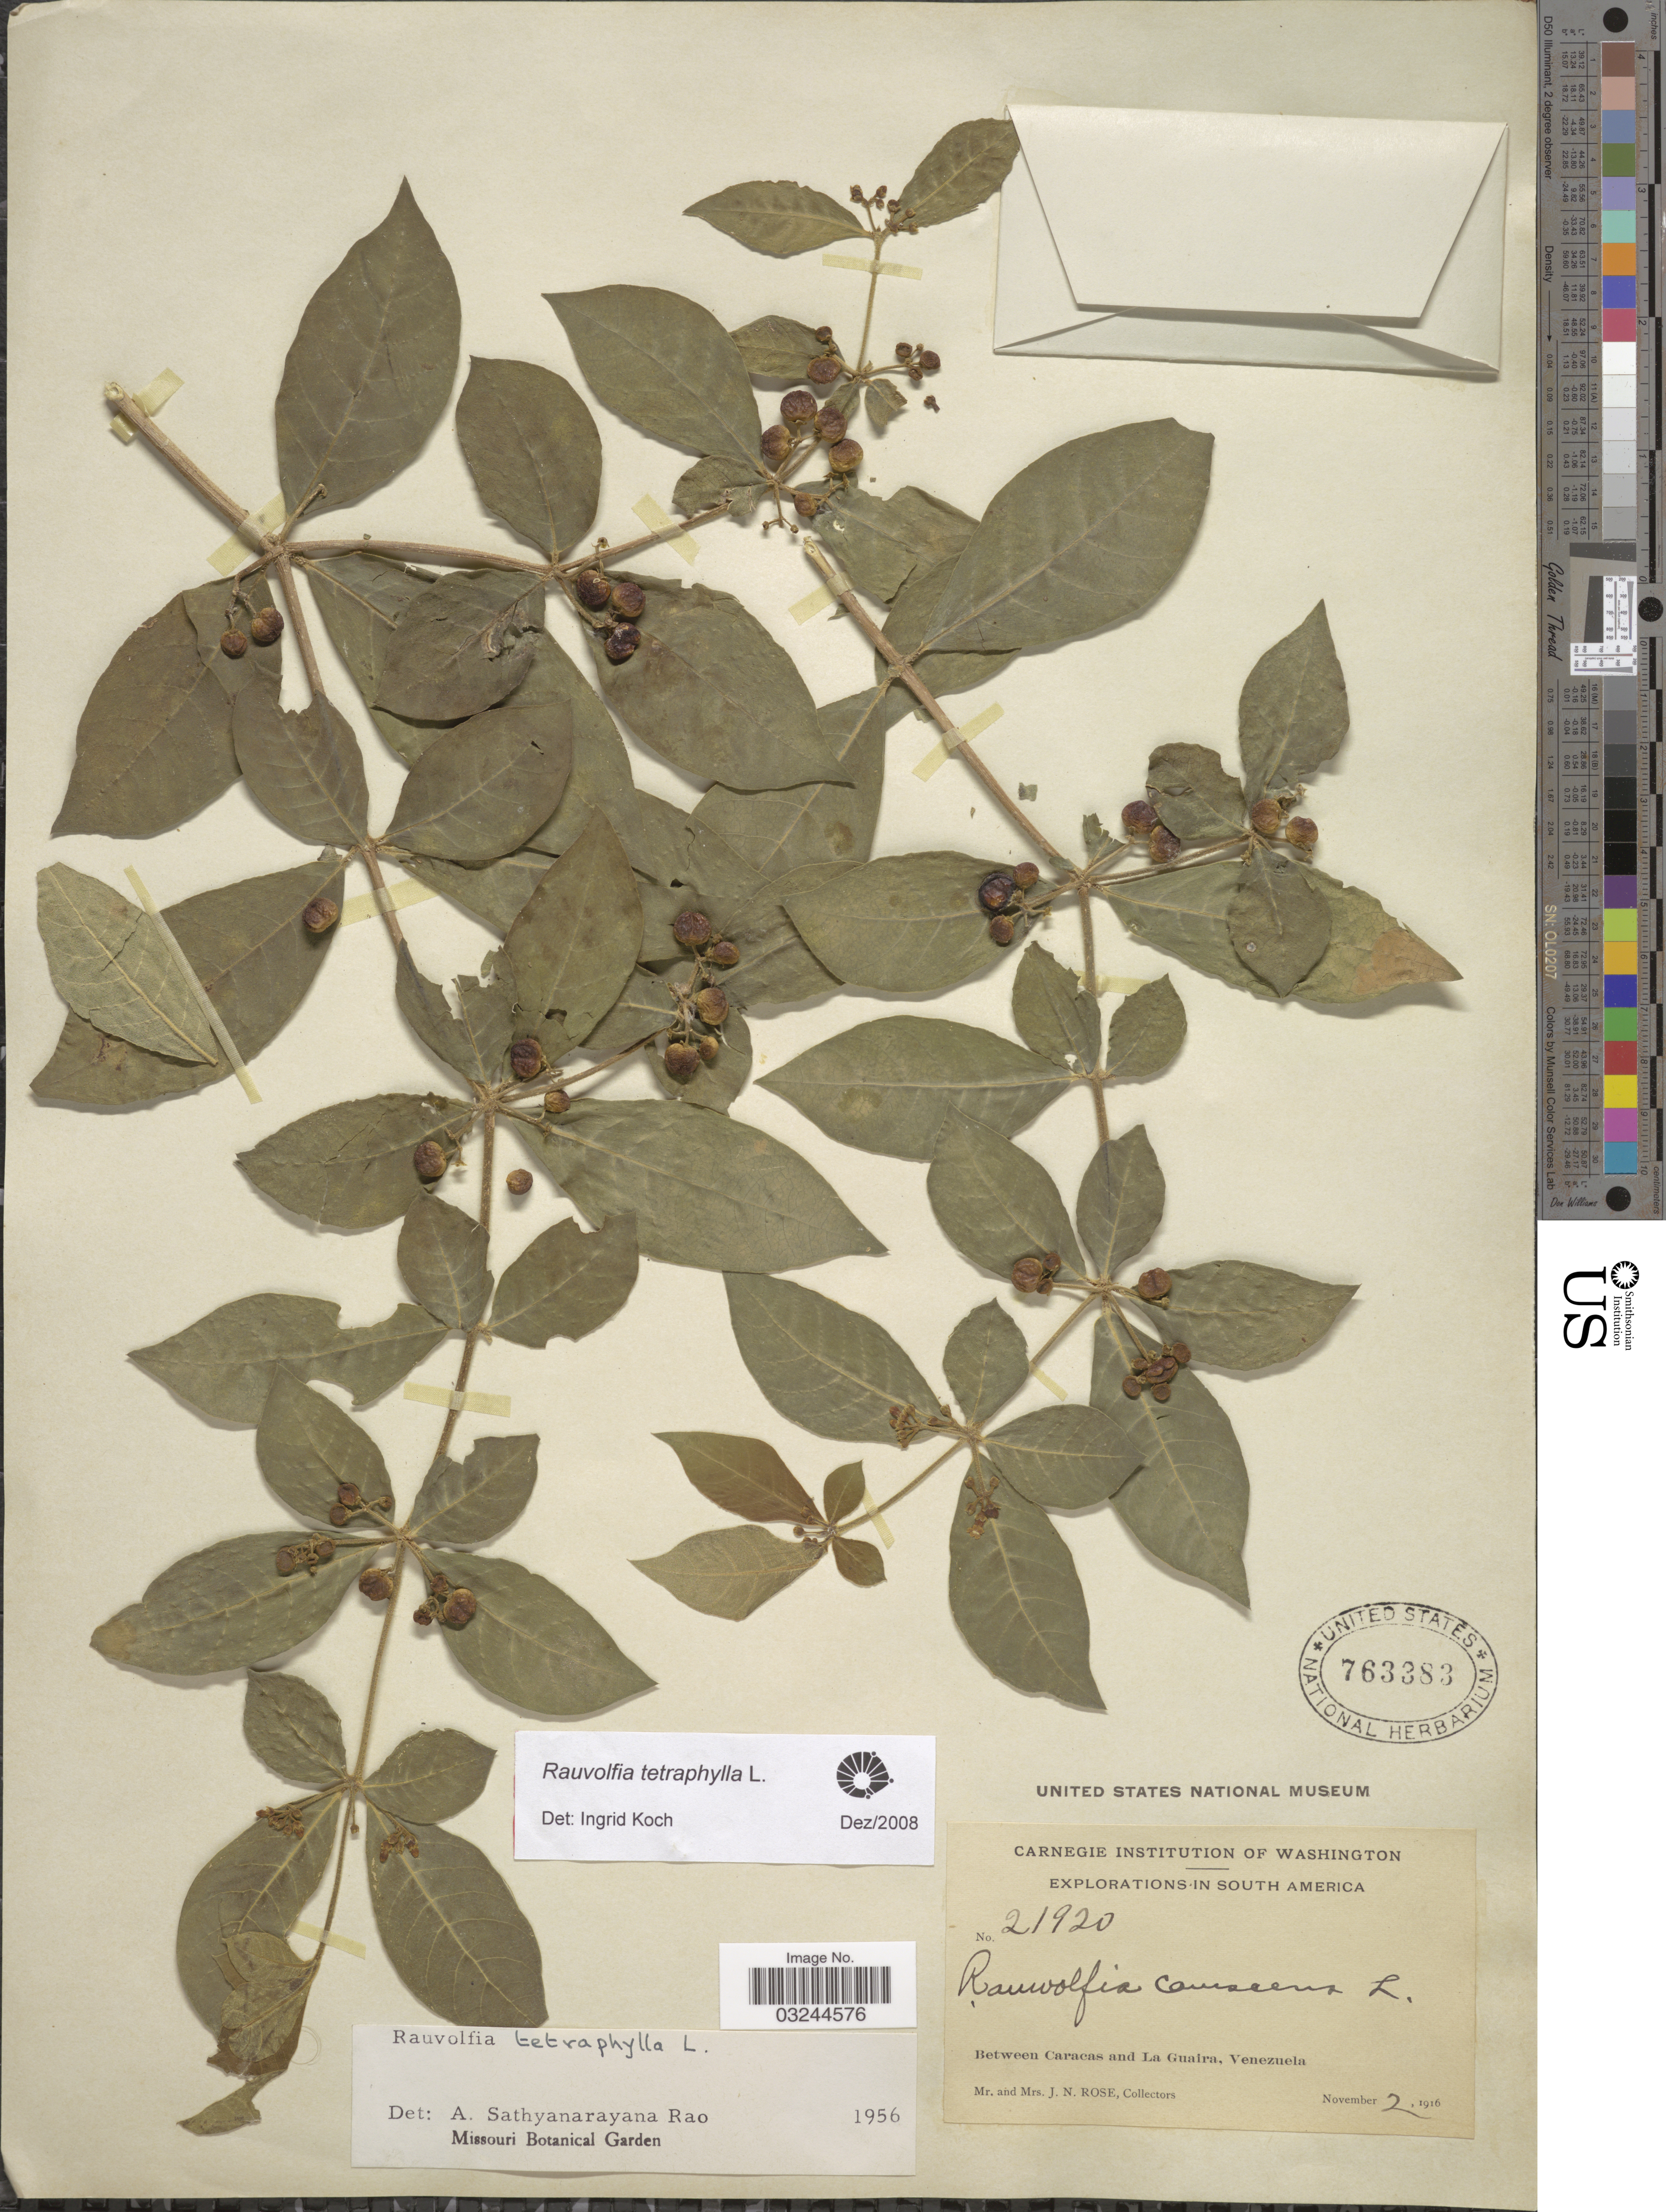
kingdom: Plantae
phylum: Tracheophyta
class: Magnoliopsida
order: Gentianales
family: Apocynaceae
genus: Rauvolfia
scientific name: Rauvolfia tetraphylla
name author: L.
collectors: J. N. Rose & L. B. Rose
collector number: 21920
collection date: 1916-11-02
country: Venezuela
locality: Between Caracas and La Guaira.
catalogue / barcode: US 763383